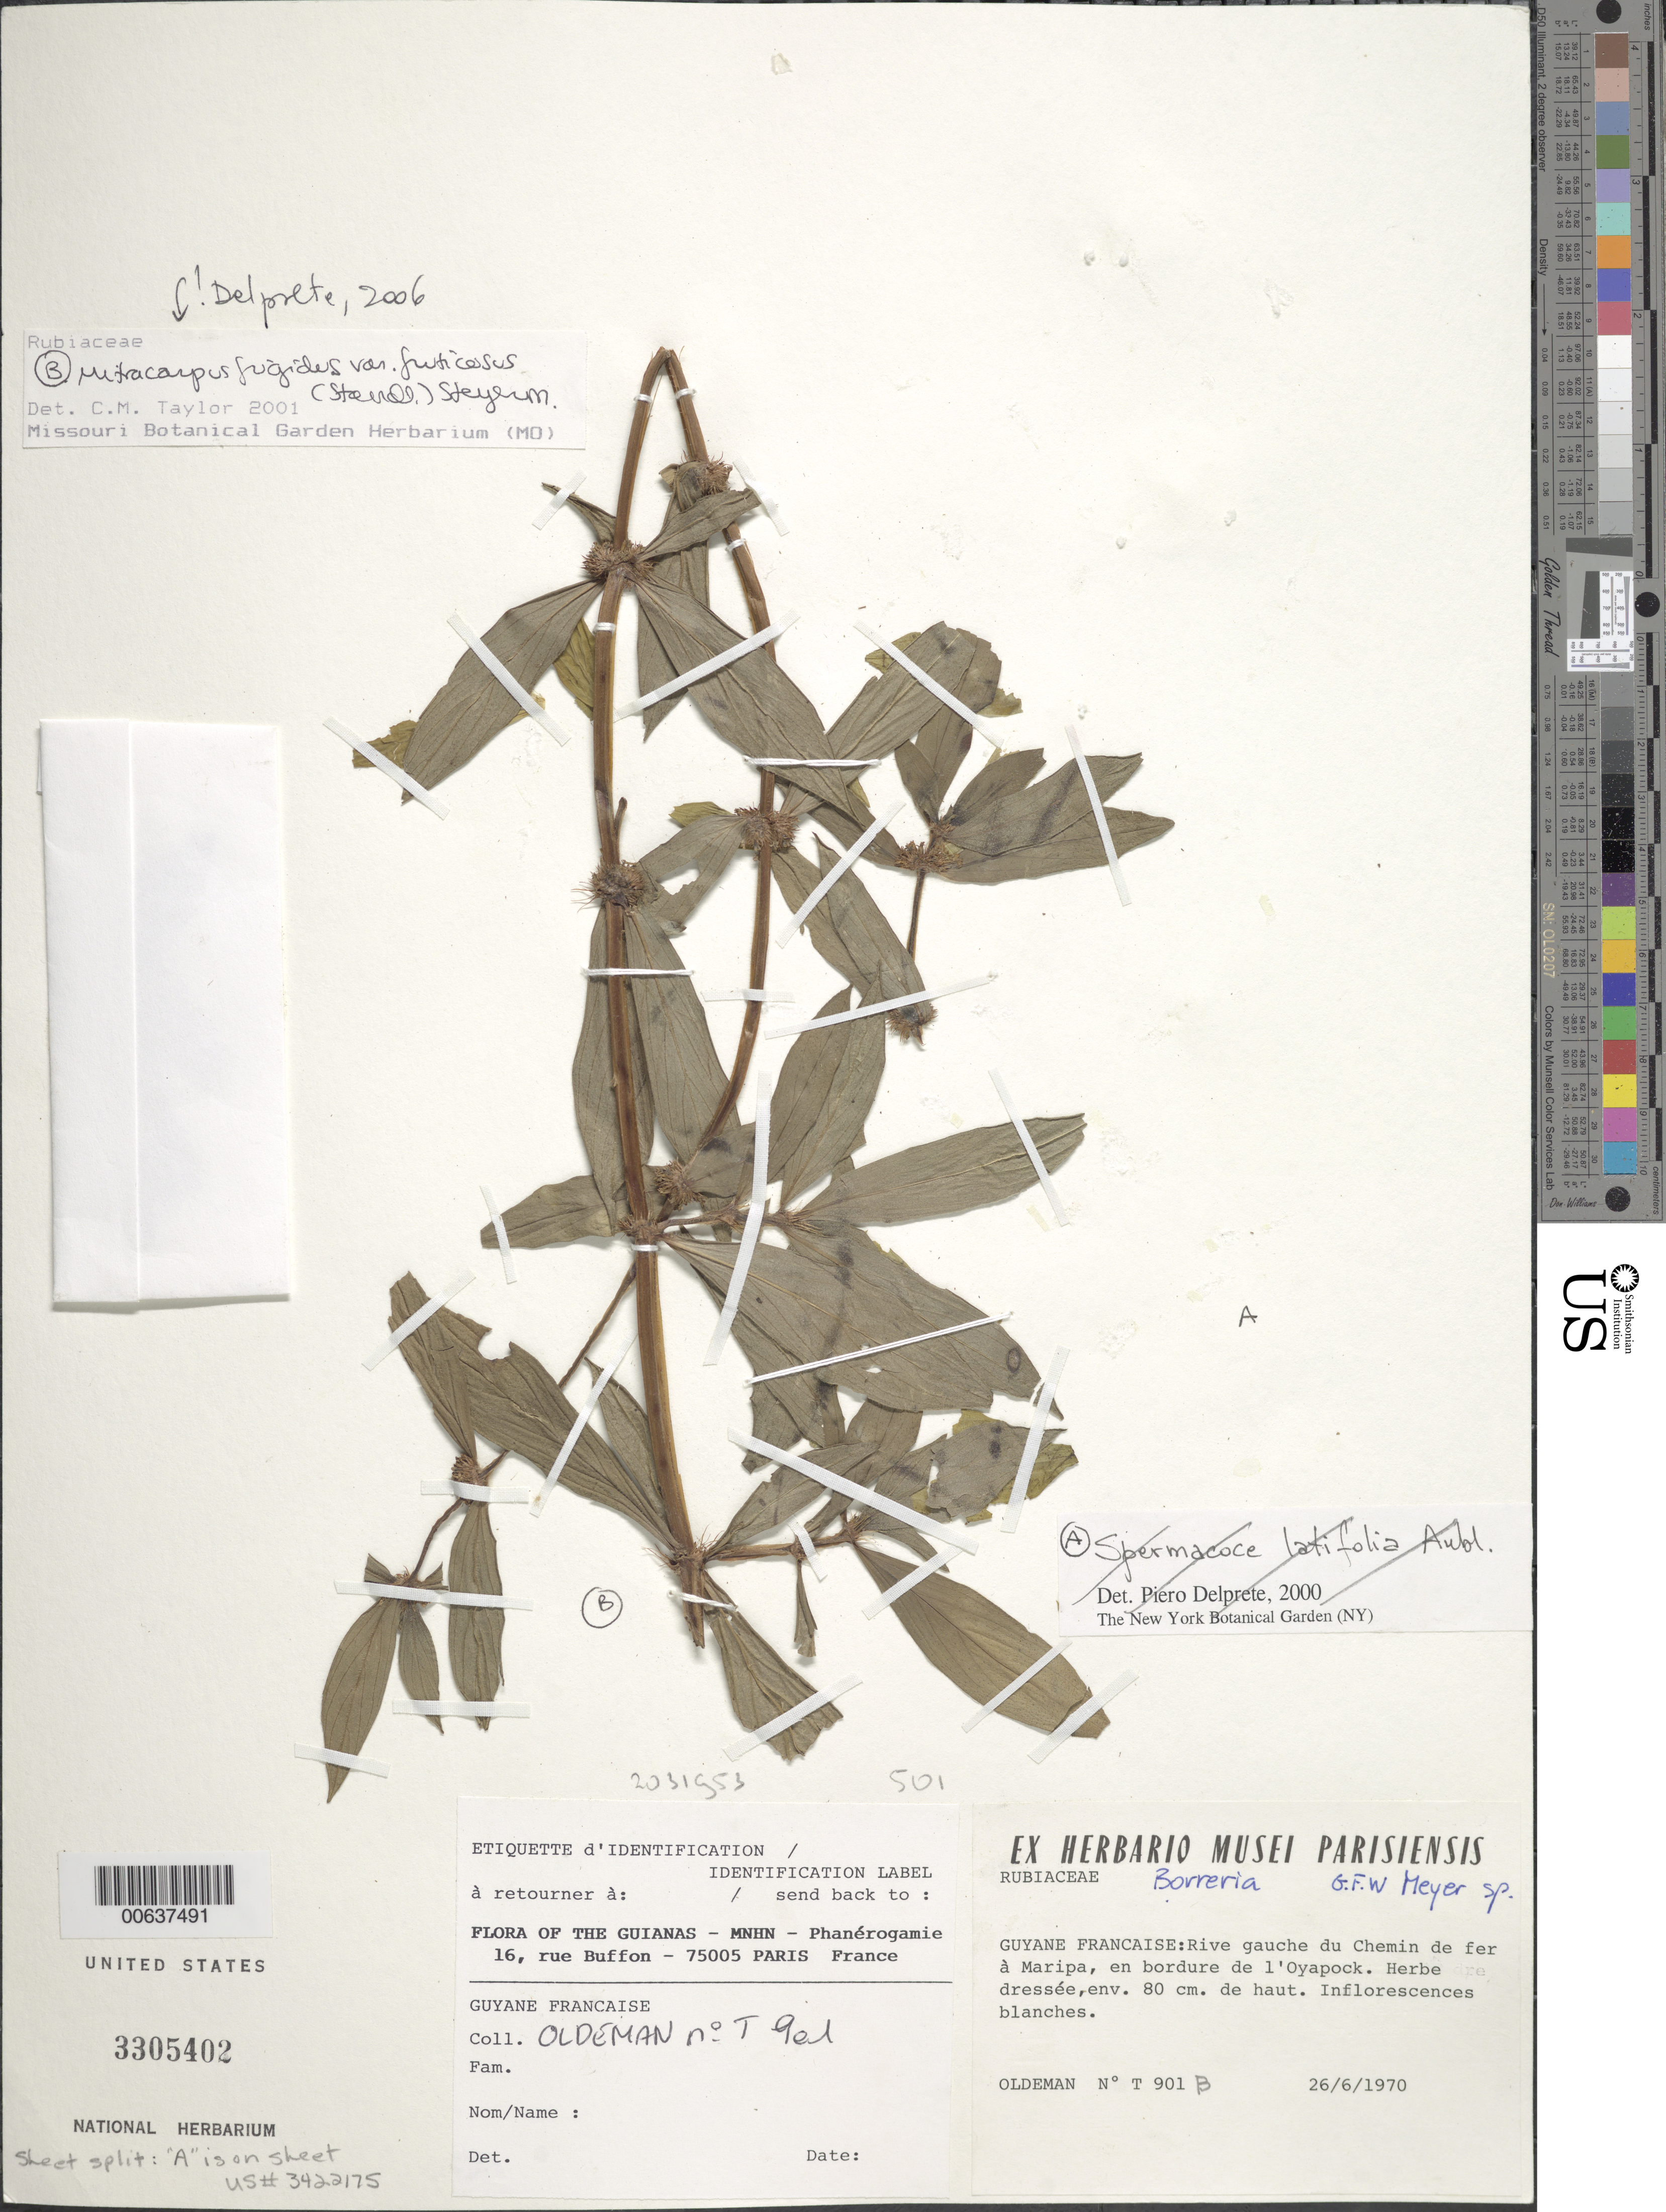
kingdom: Plantae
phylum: Tracheophyta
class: Magnoliopsida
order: Gentianales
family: Rubiaceae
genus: Mitracarpus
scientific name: Mitracarpus frigidus var. fruticosus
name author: (Standl.) Steyerm.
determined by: Delprete, P. G., Herb. de Guyane Cay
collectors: R. Oldeman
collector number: T 901 B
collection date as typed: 26-Jun-70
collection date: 1970-06-26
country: French Guiana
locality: Rive Gauche du chemin de fer, a Maripa, en bordure de l'Oyapock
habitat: Along river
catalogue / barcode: US 3305402